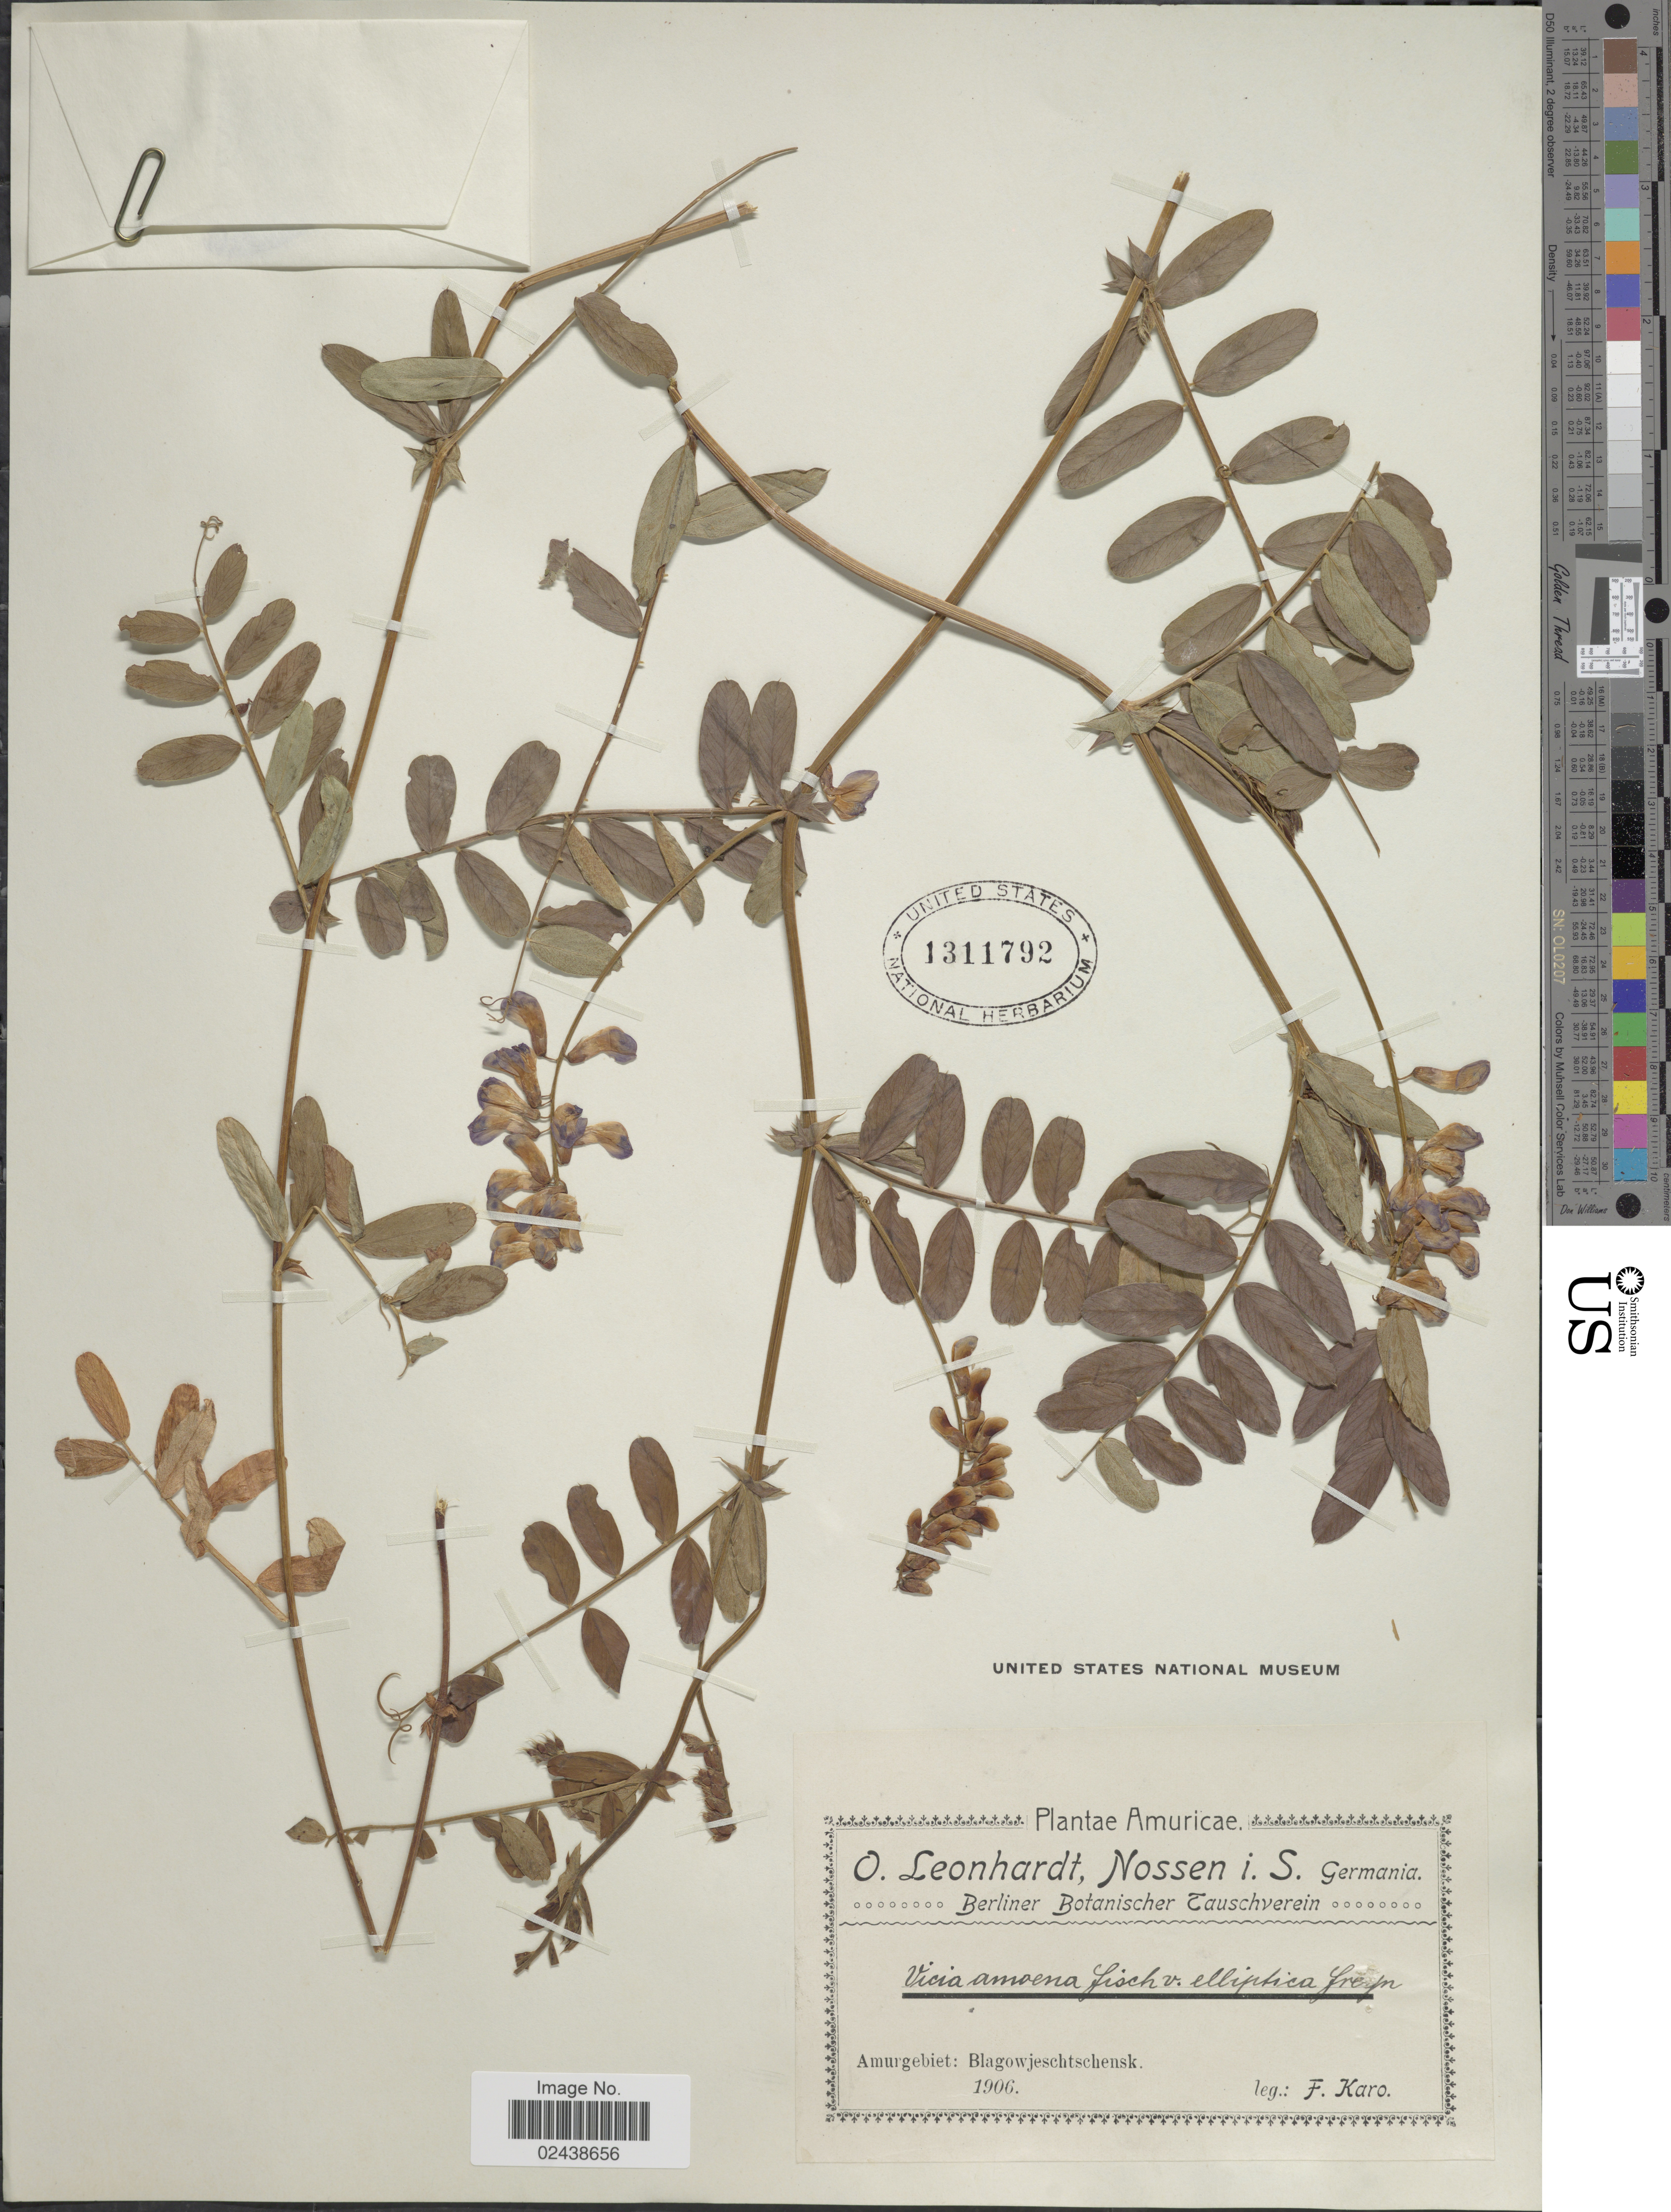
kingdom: Plantae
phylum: Tracheophyta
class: Magnoliopsida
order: Fabales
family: Fabaceae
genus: Vicia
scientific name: Vicia amoena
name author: Fisch. ex Ser.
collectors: F. Karo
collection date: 1906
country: Russian Federation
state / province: Amur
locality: Amuricae. Amurgebiet: Blagowjeschtschensk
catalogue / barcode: US 1311792